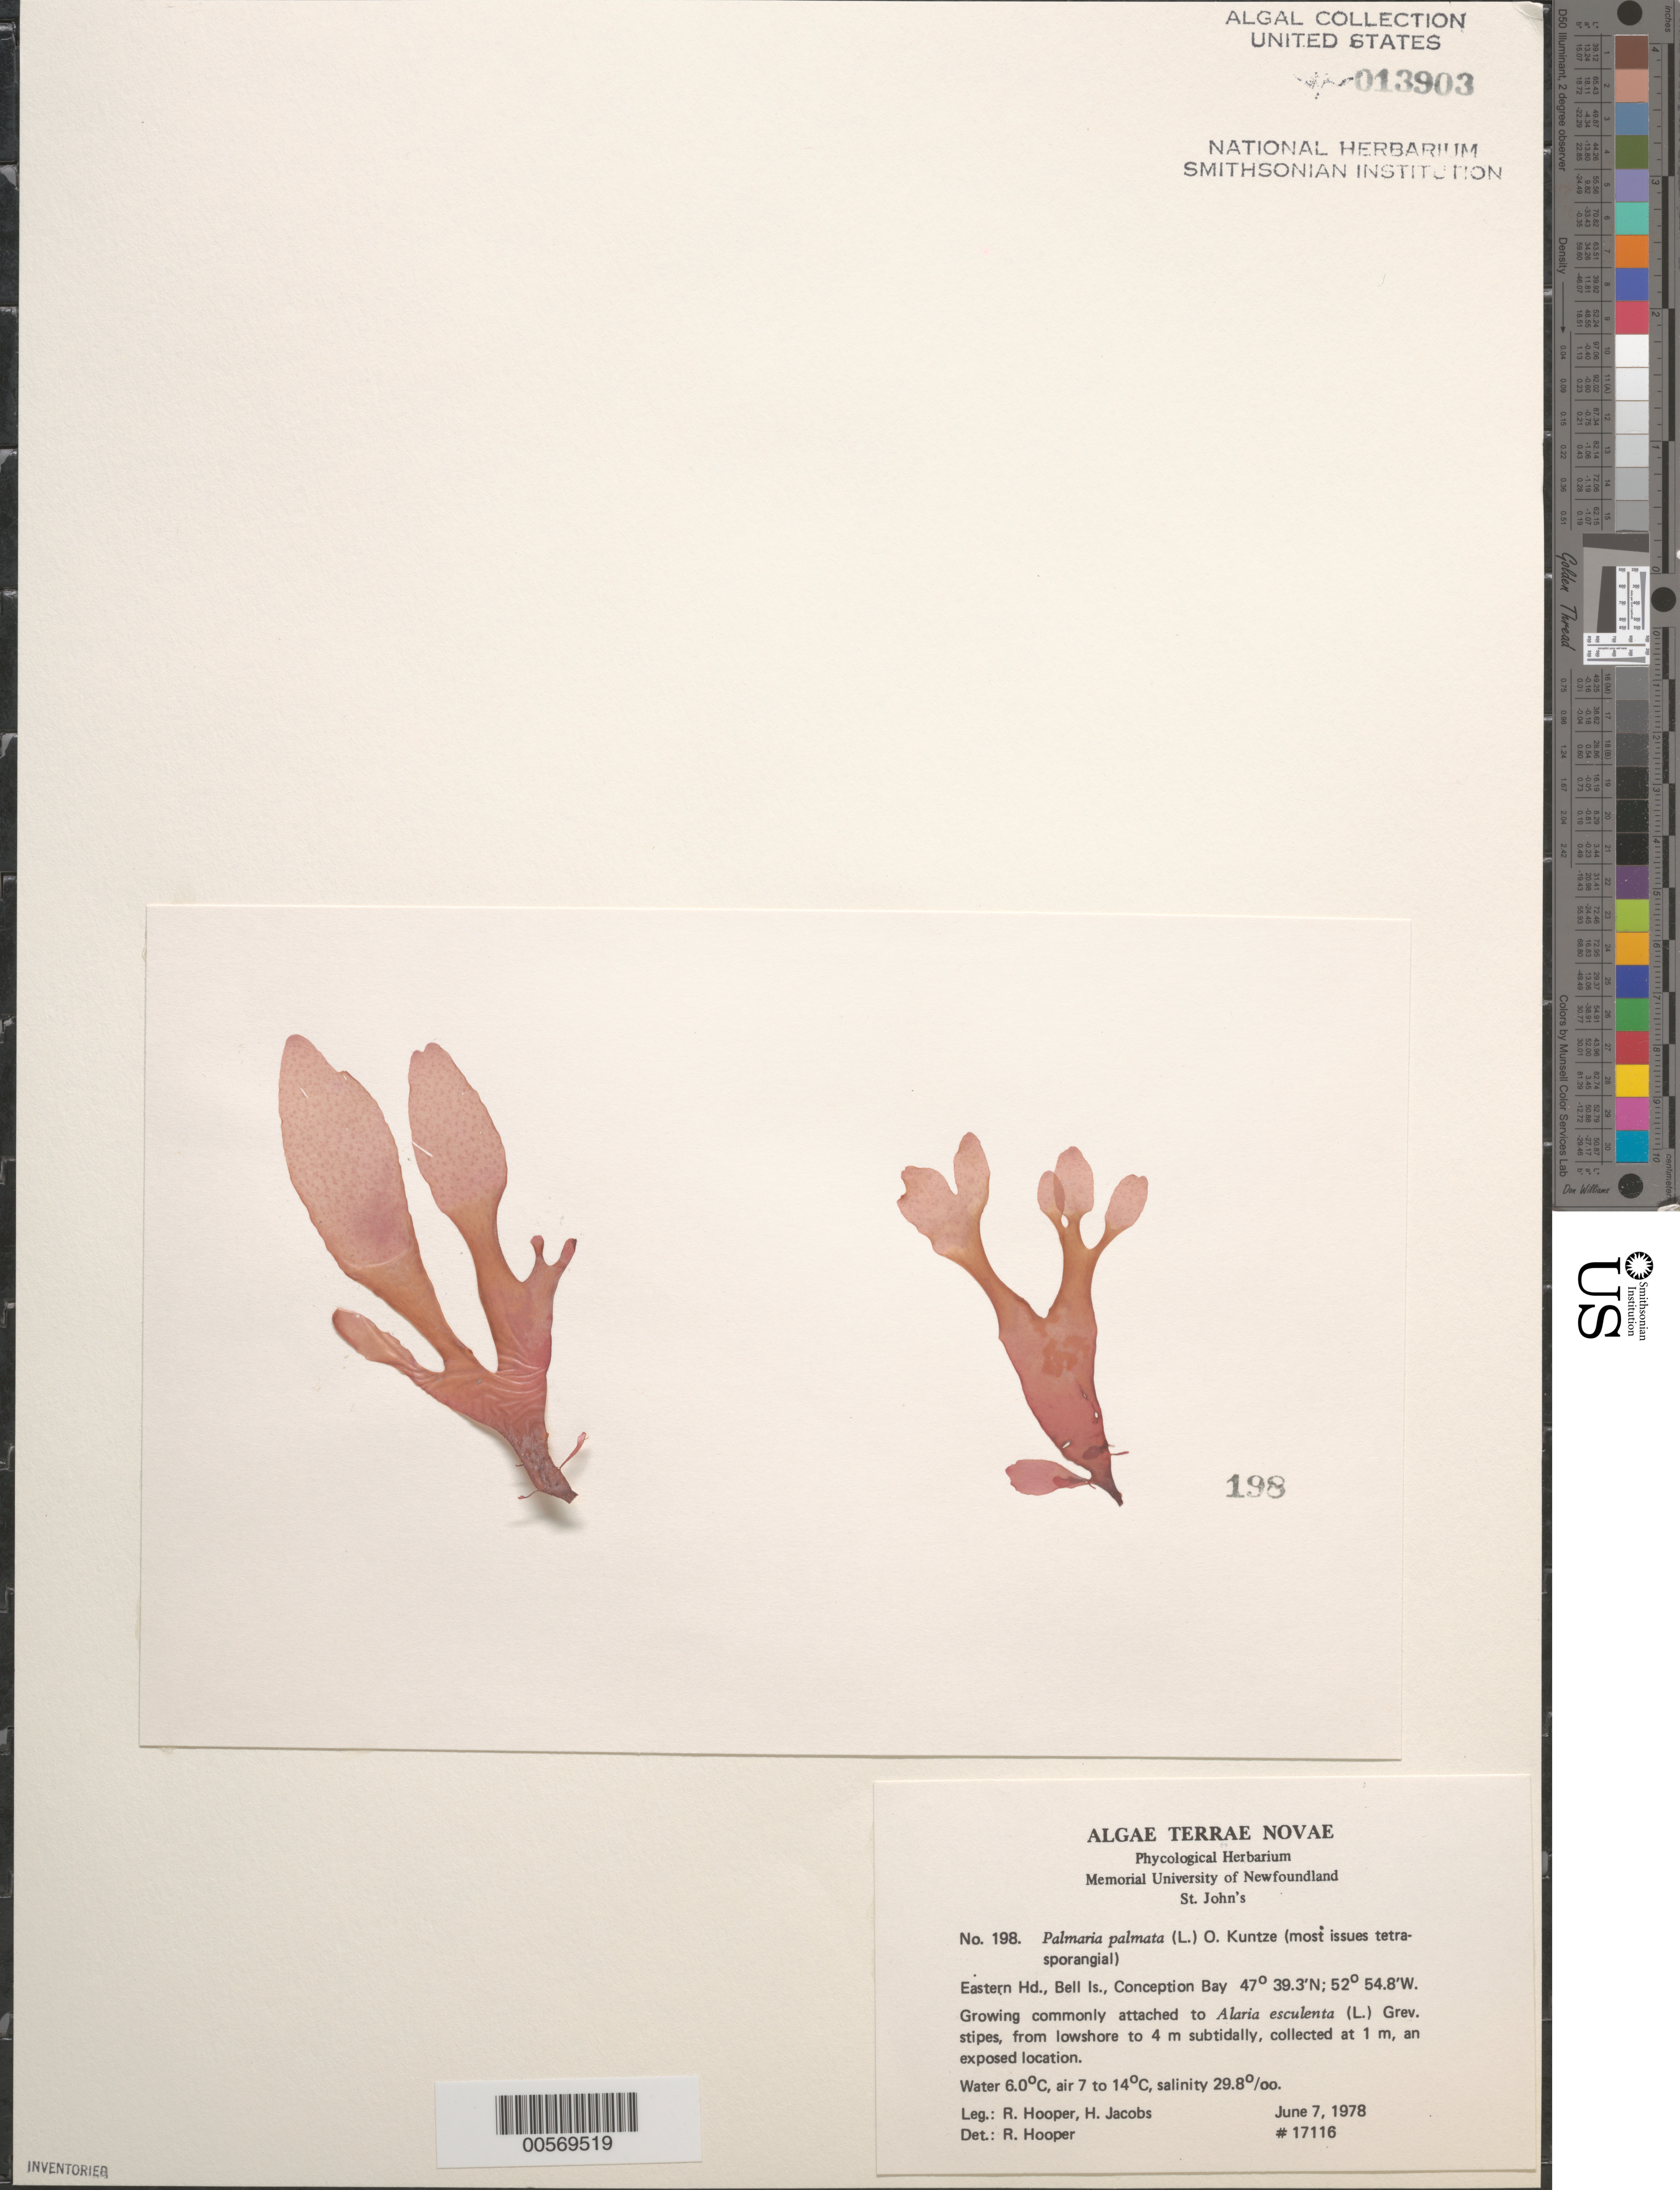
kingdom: Plantae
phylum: Rhodophyta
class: Florideophyceae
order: Palmariales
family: Palmariaceae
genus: Palmaria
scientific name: Palmaria palmata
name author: (L.) F. Weber & D. Mohr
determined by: Hooper, R. G.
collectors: R. G. Hooper & H. Jacobs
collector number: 17116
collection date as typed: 07 Jun 1978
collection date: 1978-06-07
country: Canada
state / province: Newfoundland and Labrador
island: Bell Island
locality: Eastern Head, Conception Bay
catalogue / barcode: US 13903